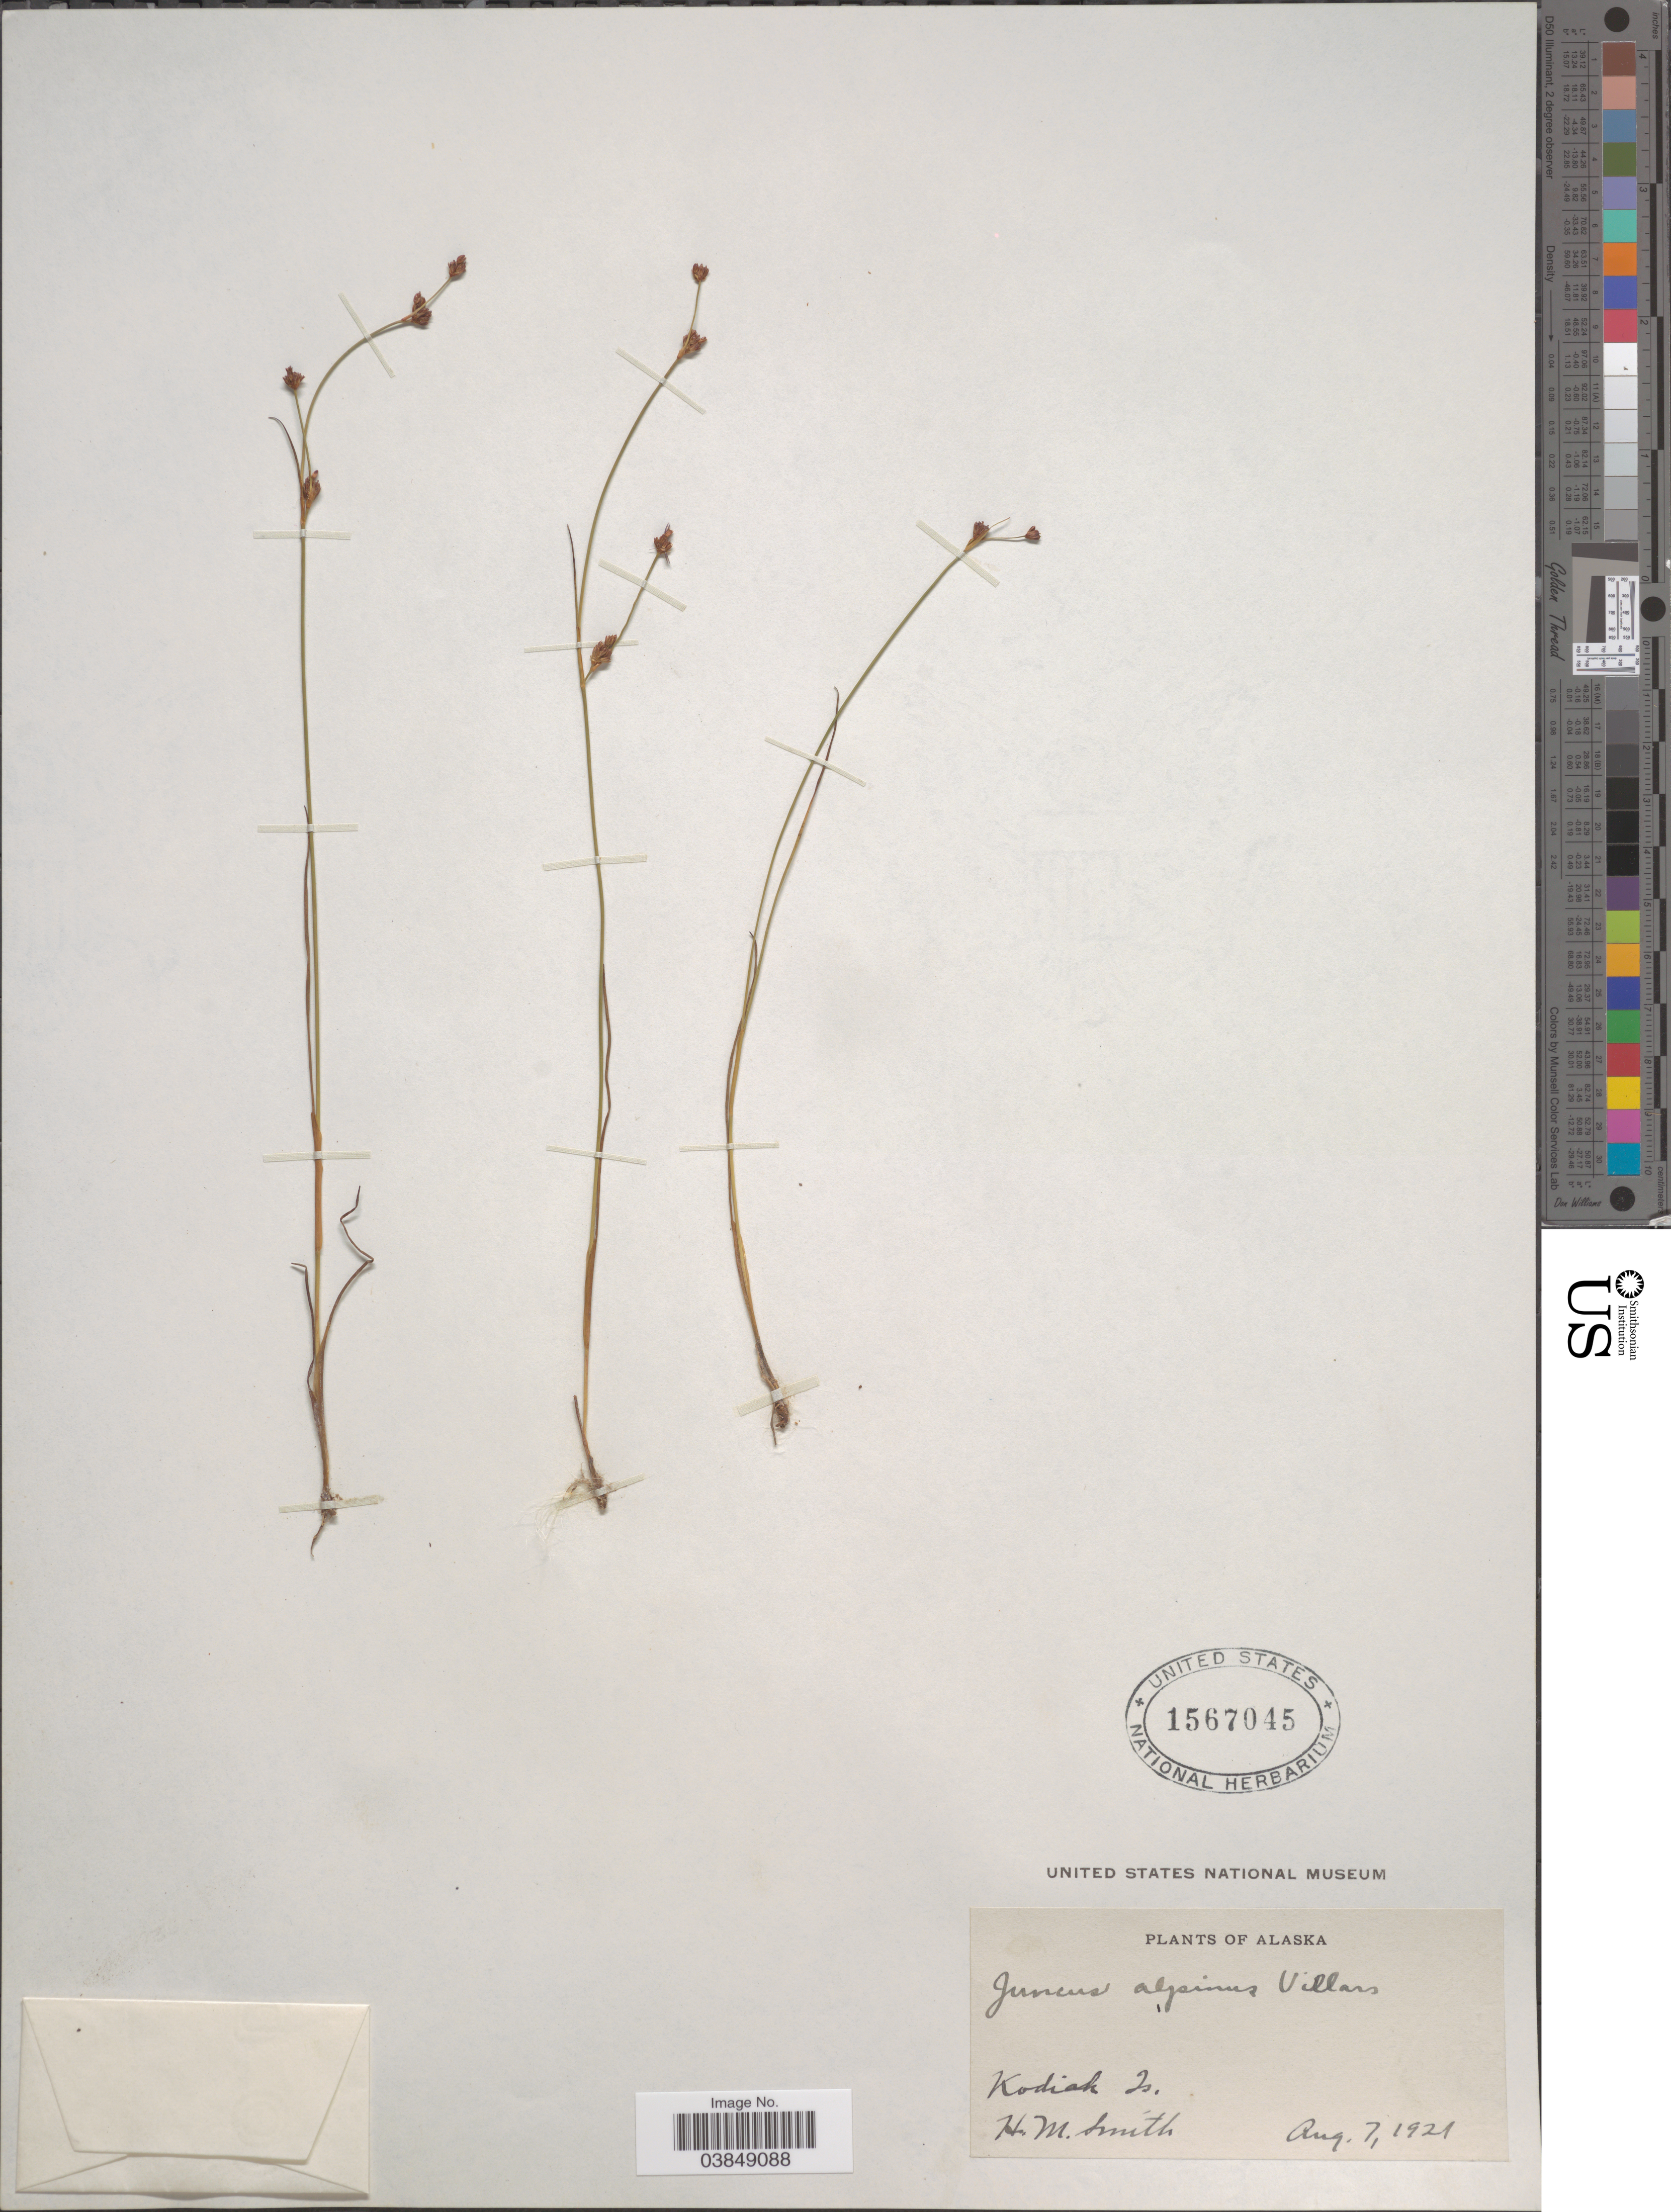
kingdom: Plantae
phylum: Tracheophyta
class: Liliopsida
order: Poales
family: Juncaceae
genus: Juncus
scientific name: Juncus alpinus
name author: Vill.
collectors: H. M. Smith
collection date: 1921-08-07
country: United States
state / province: Alaska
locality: Kodiak Is.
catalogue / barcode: US 1567045